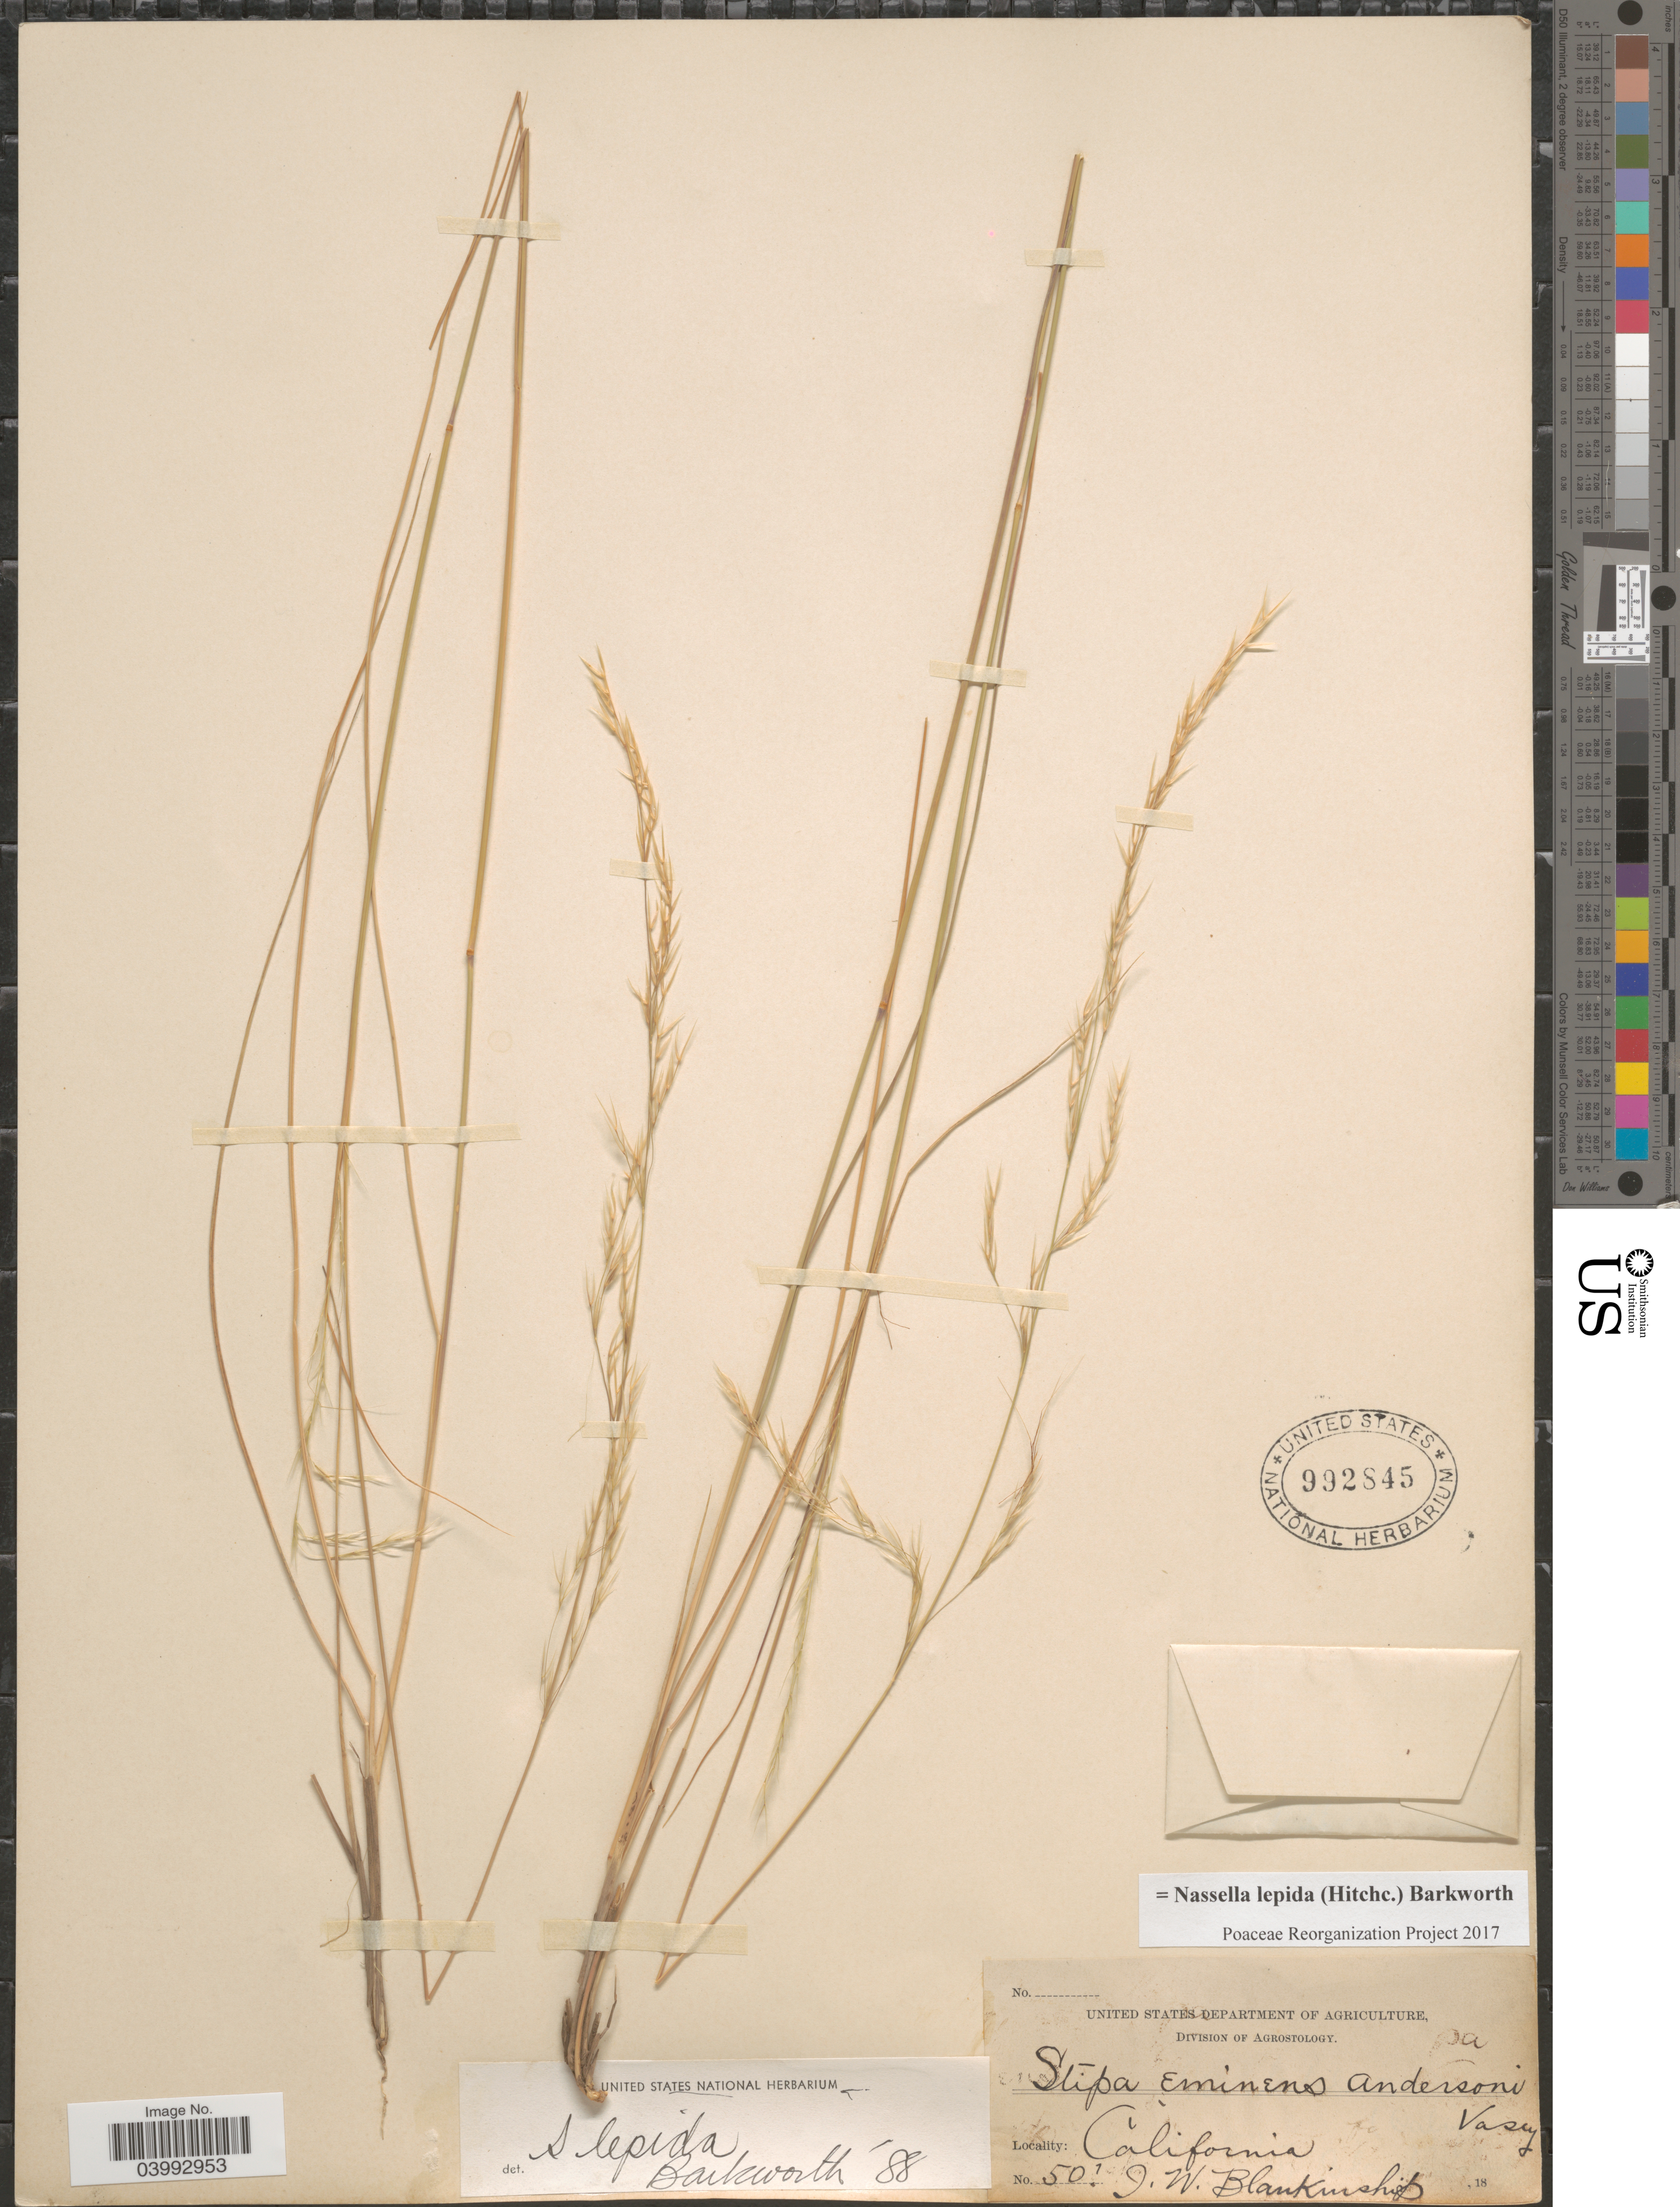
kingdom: Plantae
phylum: Tracheophyta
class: Liliopsida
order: Poales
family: Poaceae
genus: Nassella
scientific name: Nassella lepida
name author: (Hitchc.) Barkworth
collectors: J. W. Blankinship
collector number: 50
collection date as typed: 18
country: United States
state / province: California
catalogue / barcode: US 992845